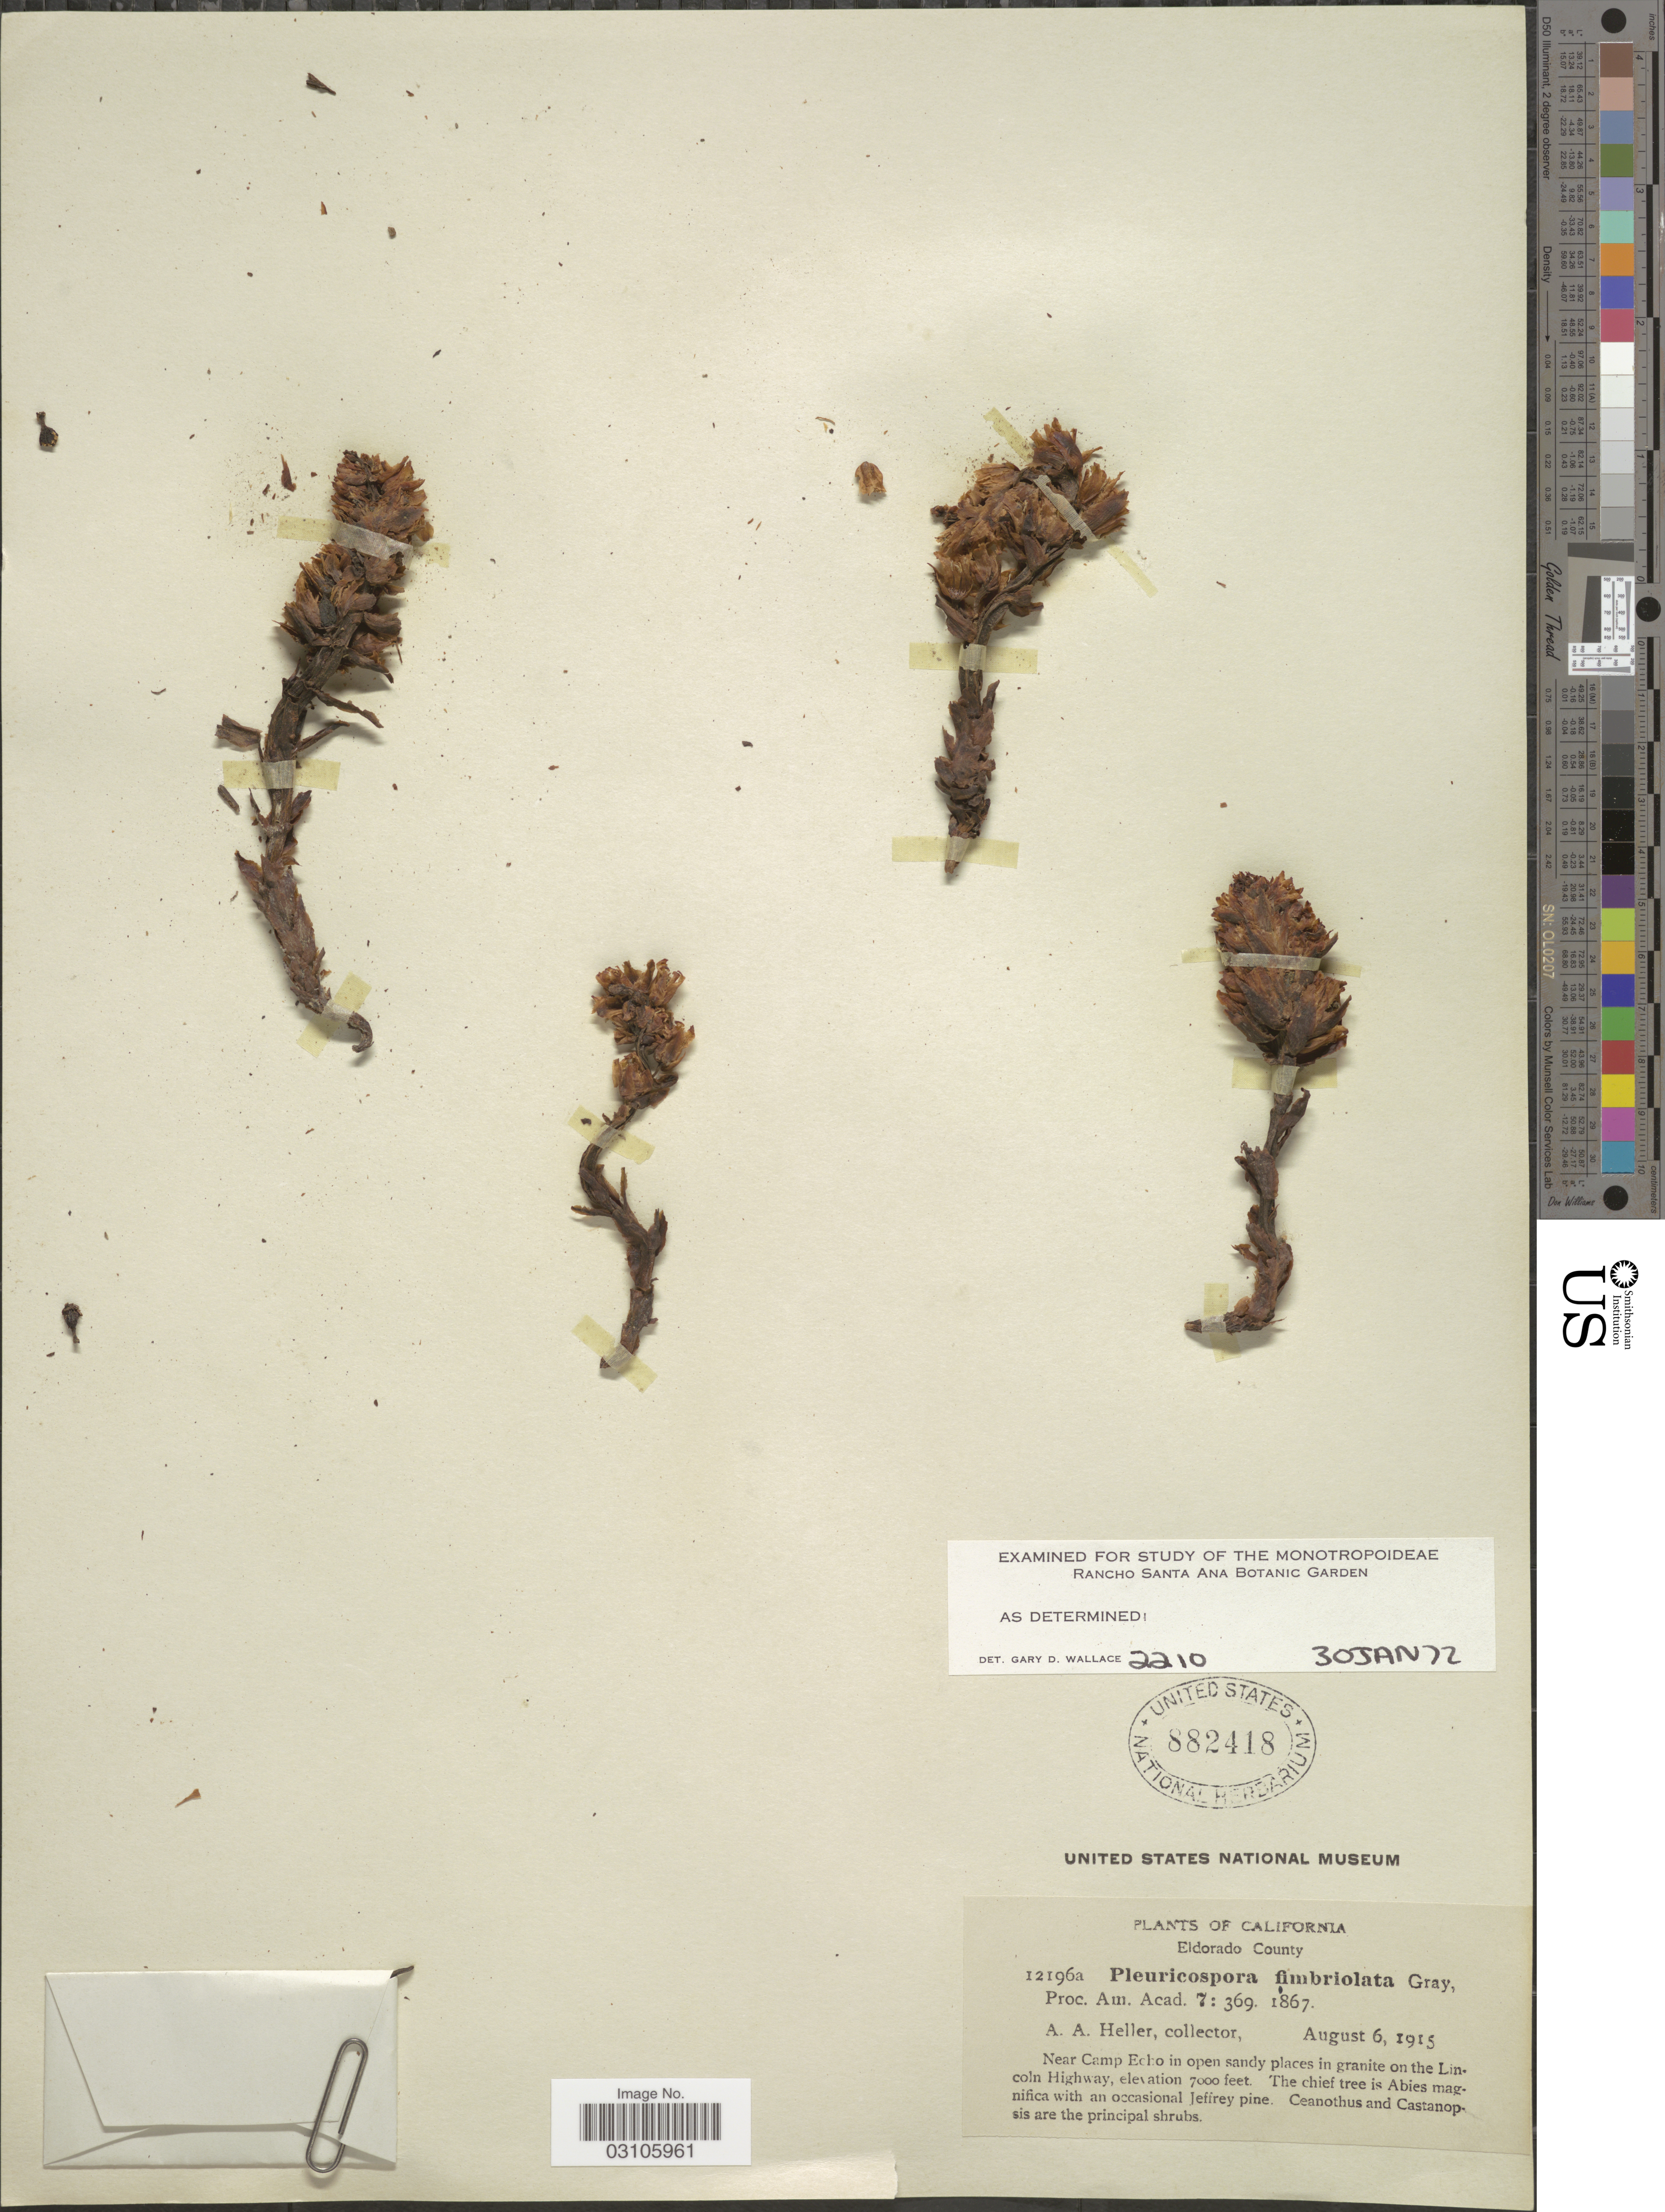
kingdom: Plantae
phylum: Tracheophyta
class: Magnoliopsida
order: Ericales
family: Ericaceae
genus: Pleuricospora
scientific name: Pleuricospora sp.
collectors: A. A. Heller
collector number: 12196a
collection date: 1915-08-06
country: United States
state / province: California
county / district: El Dorado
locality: Eldorado County. Near Camp Echo in open shady places in granite on the Lincoln Highway.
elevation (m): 2134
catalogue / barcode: US 882418